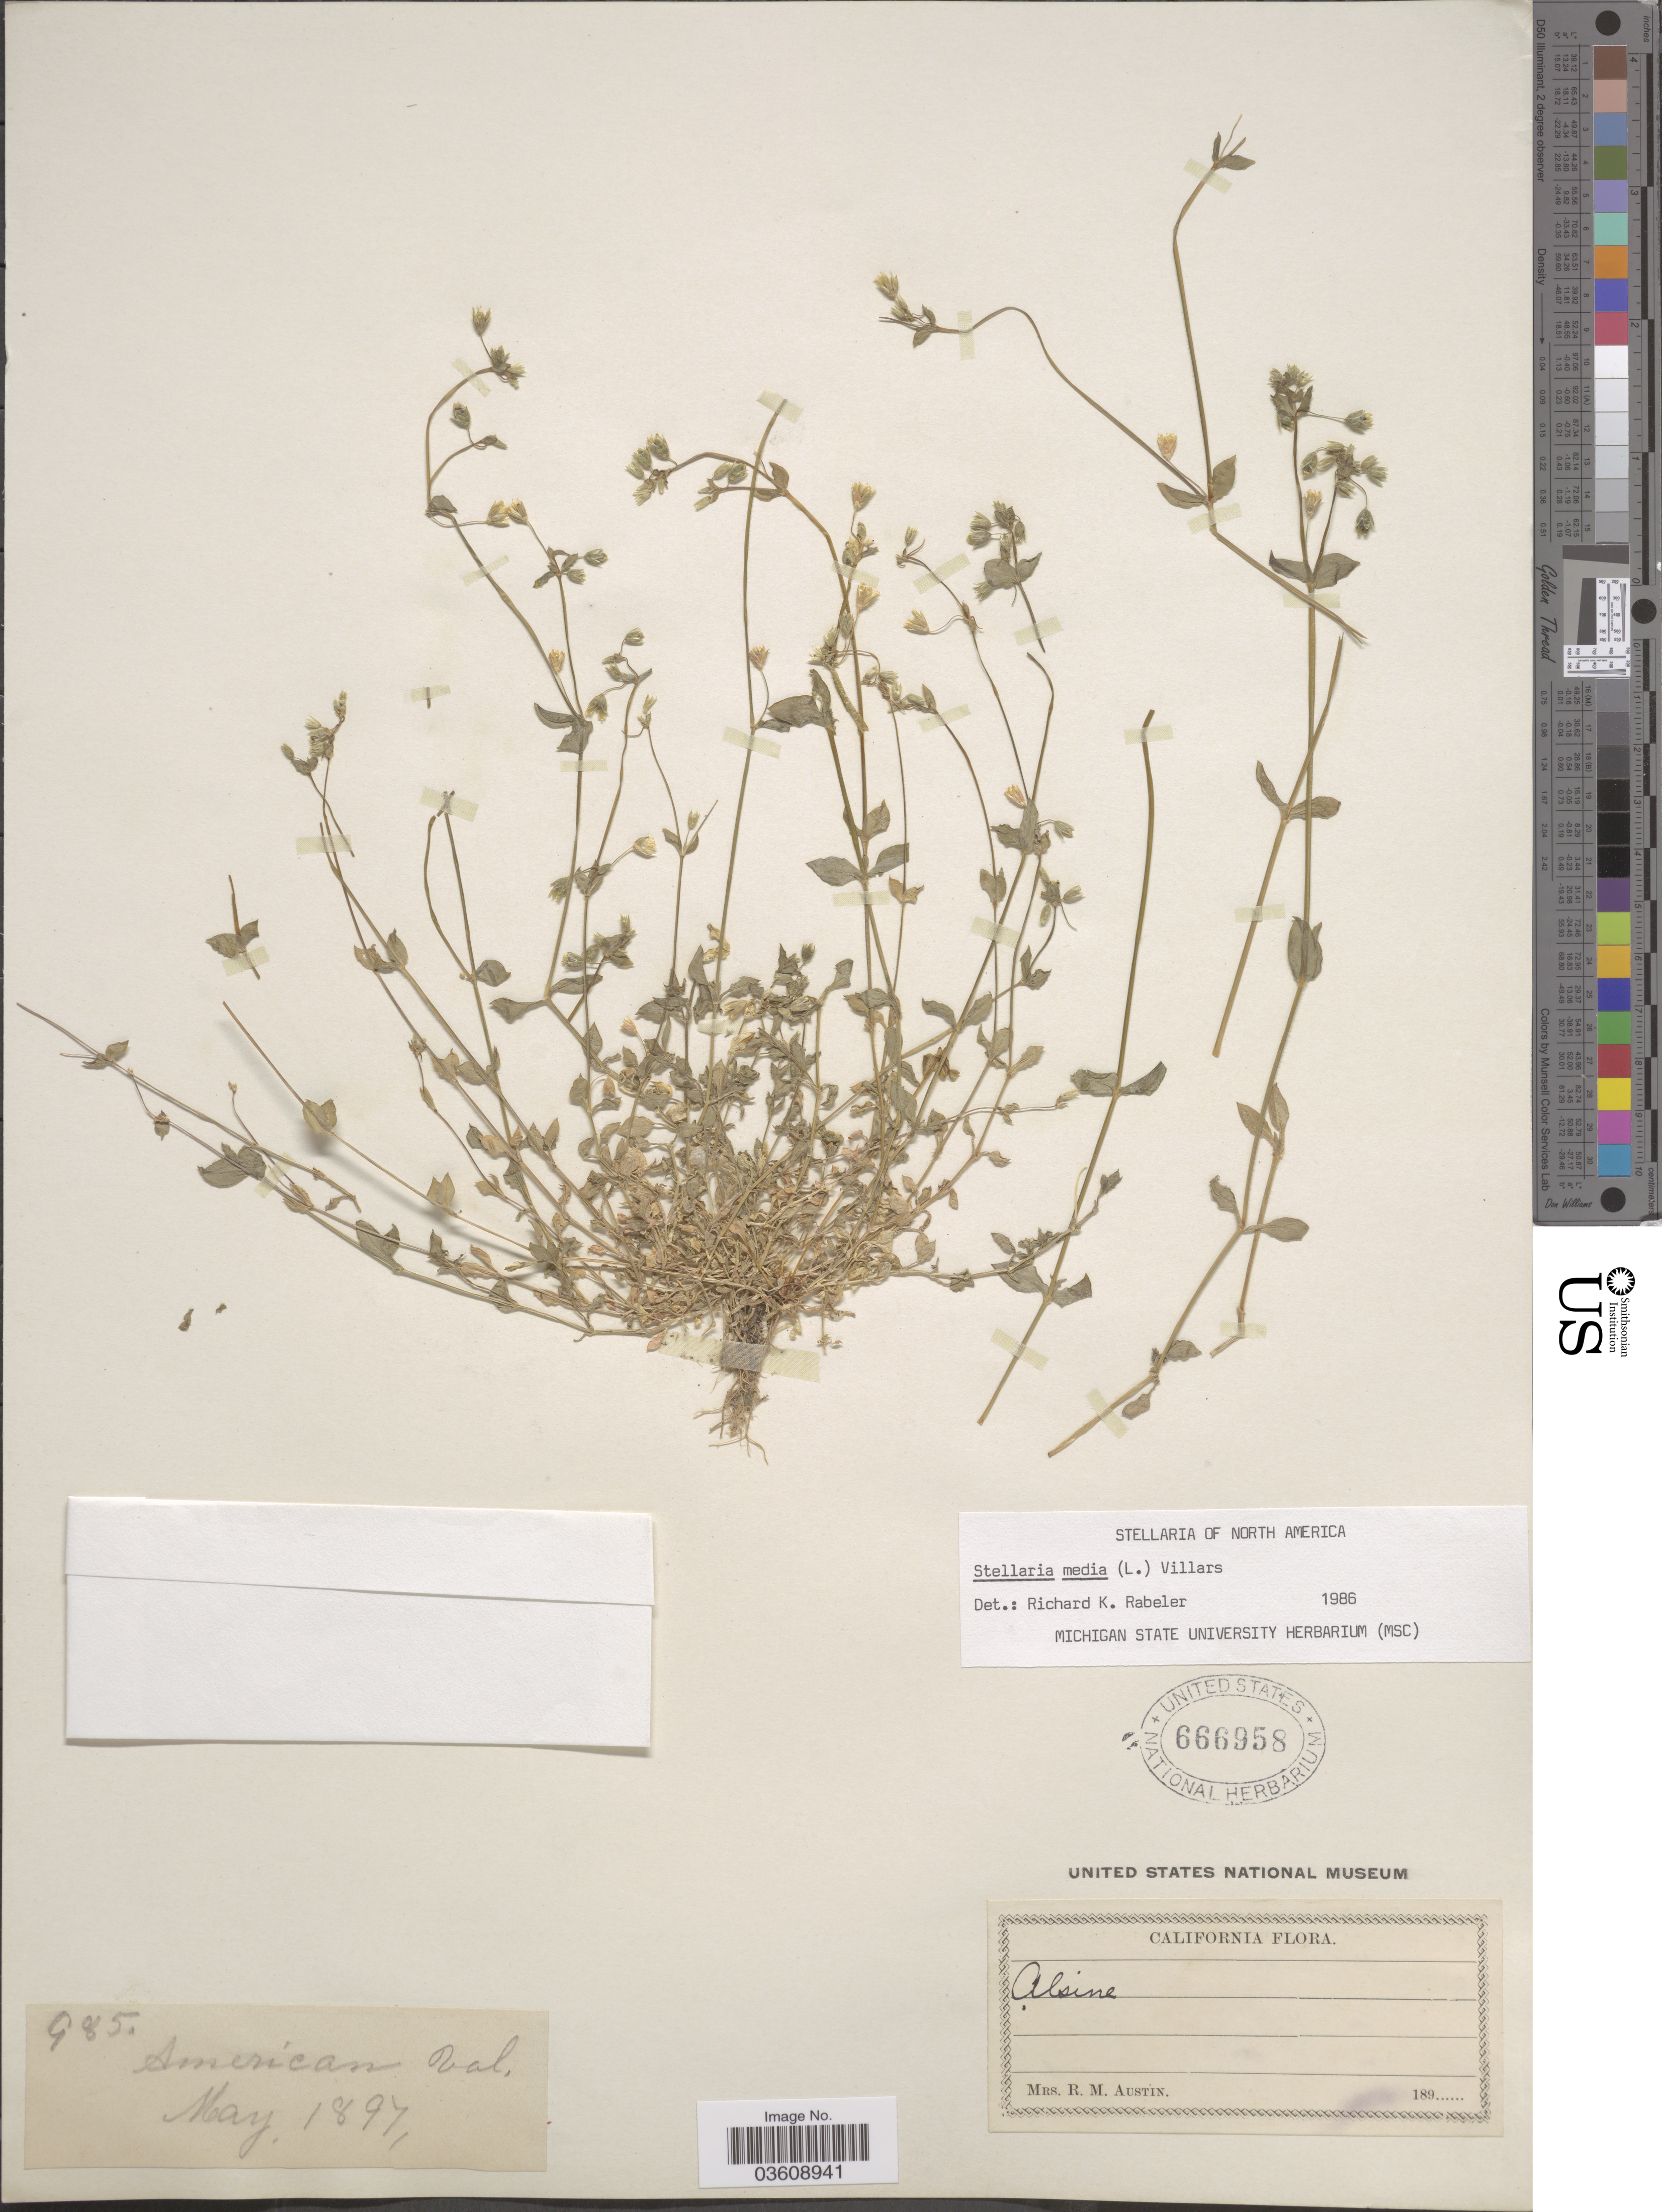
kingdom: Plantae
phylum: Tracheophyta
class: Magnoliopsida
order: Caryophyllales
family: Caryophyllaceae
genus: Stellaria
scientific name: Stellaria media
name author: (L.) Vill.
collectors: R. Austin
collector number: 985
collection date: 1897-05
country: United States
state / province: California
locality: American Val.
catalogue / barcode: US 666958